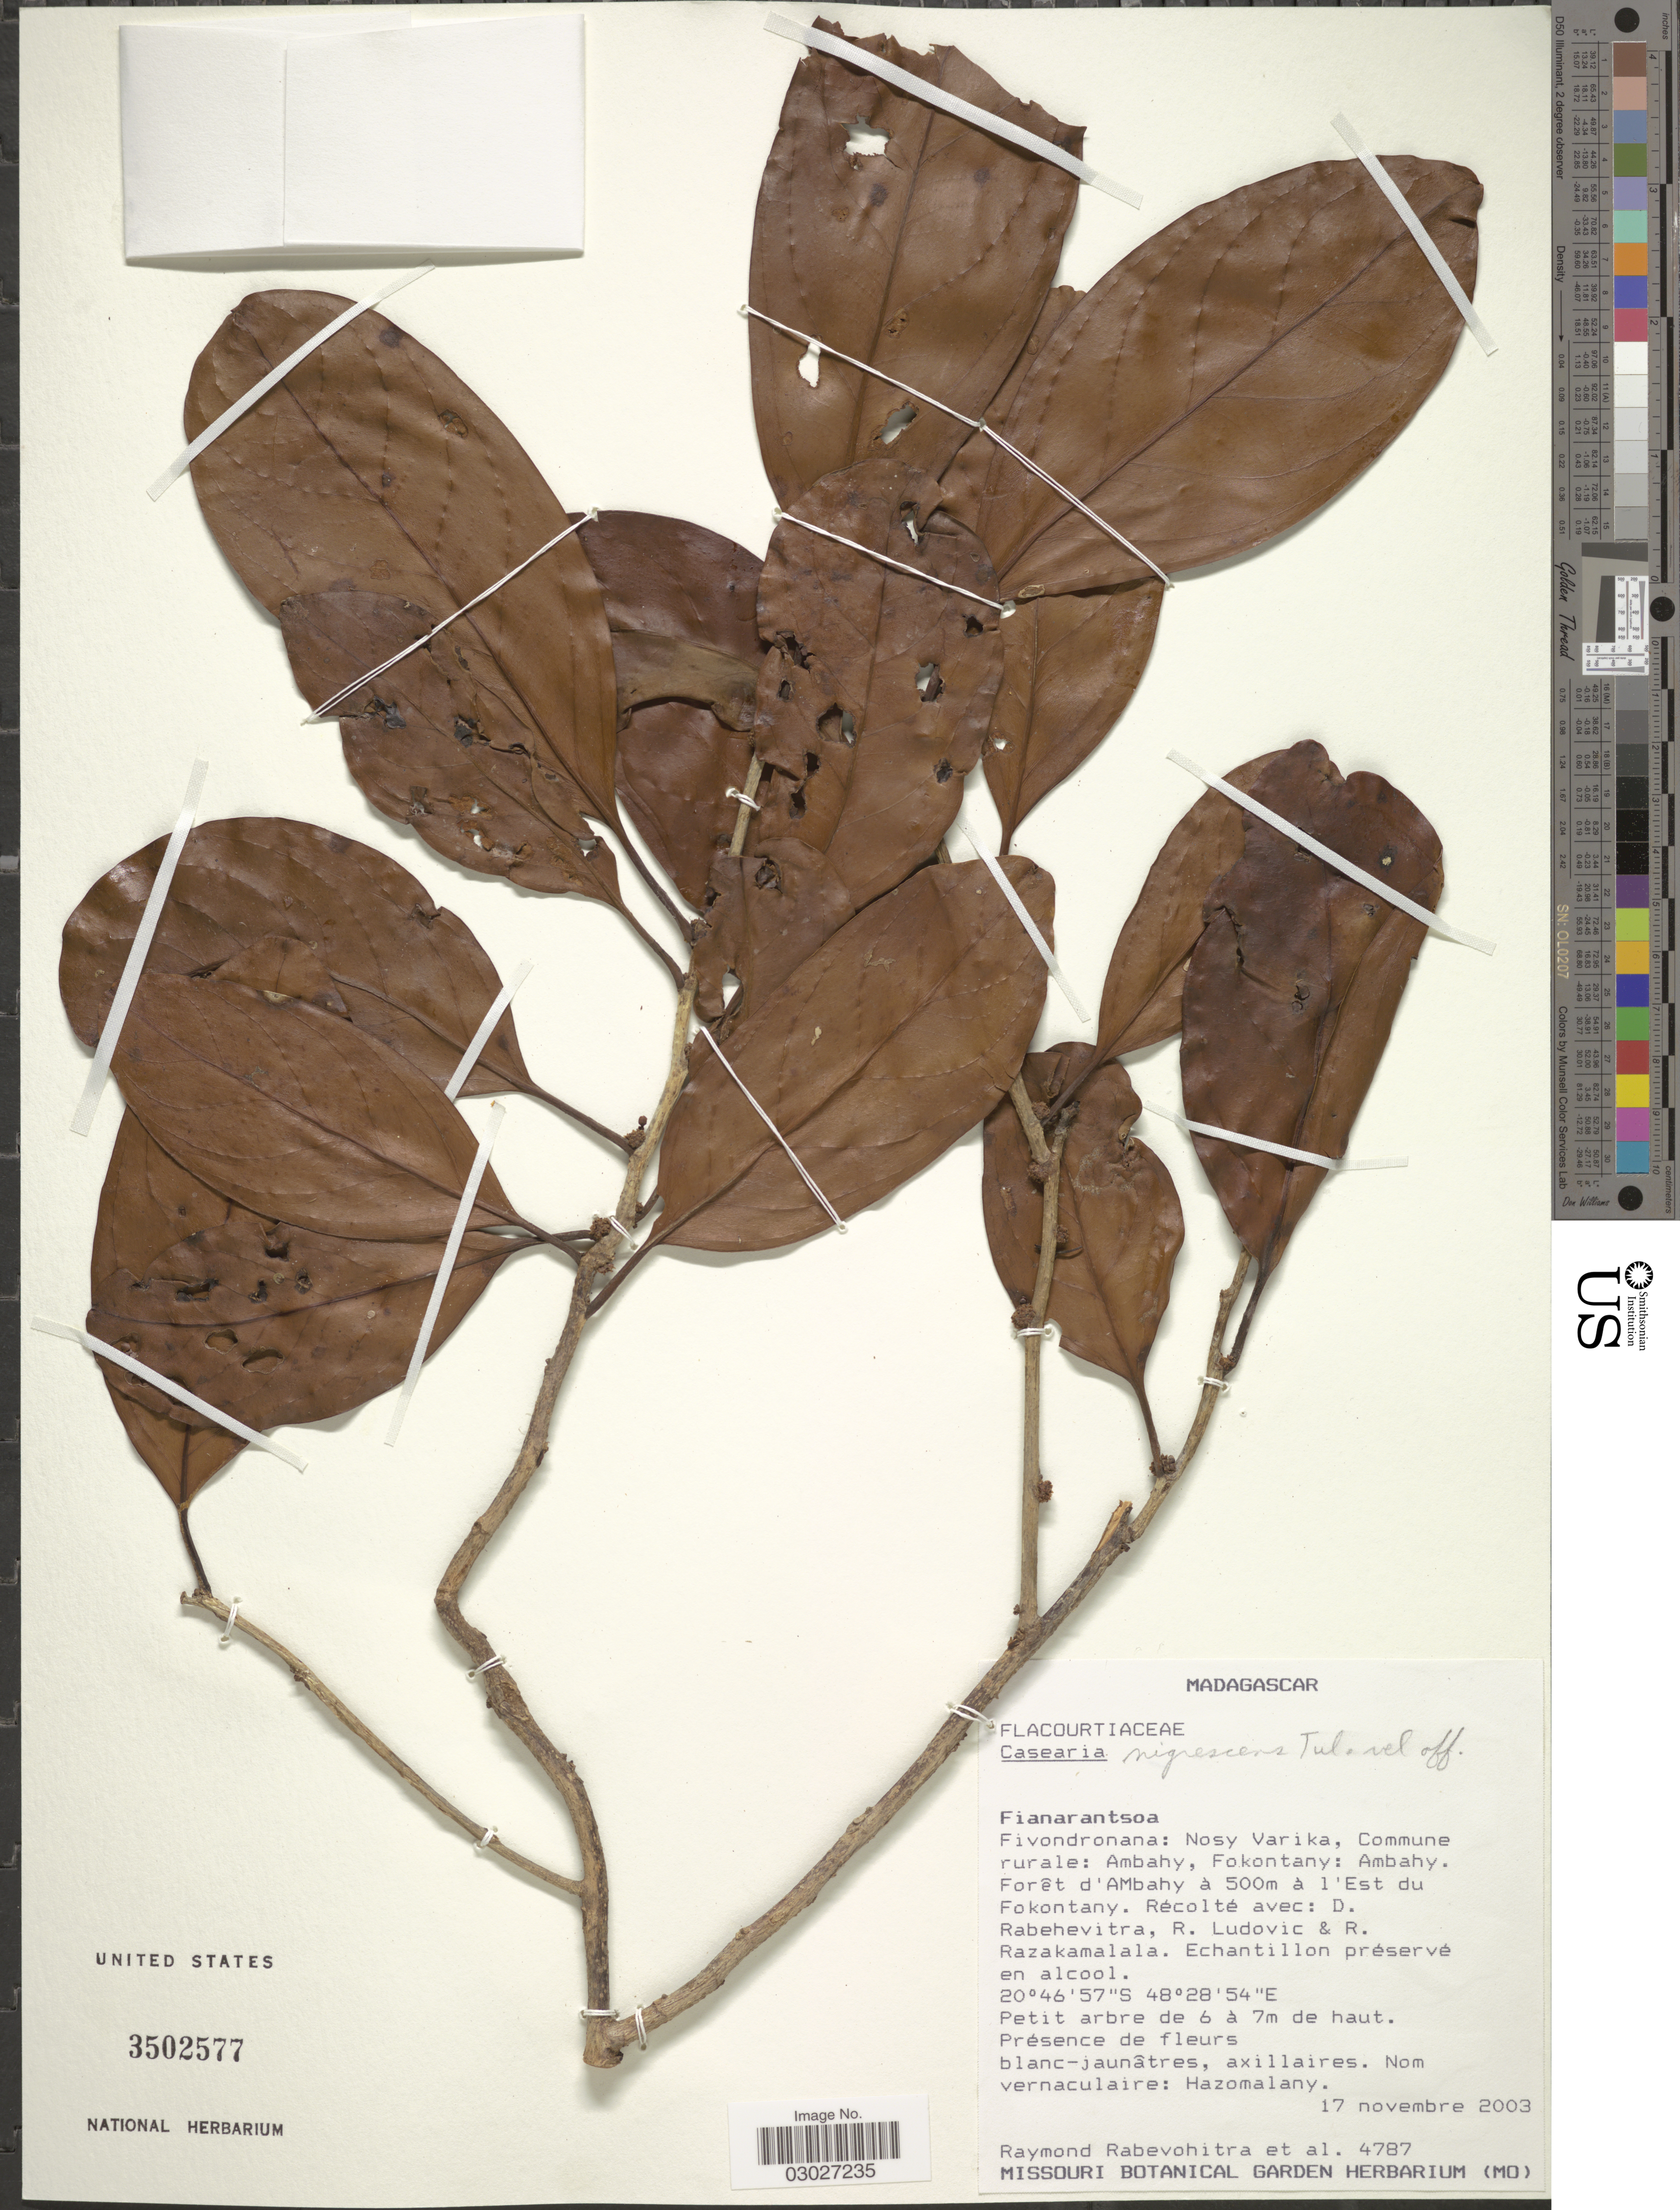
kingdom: Plantae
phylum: Tracheophyta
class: Magnoliopsida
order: Malpighiales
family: Salicaceae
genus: Casearia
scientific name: Casearia nigrescens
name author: Tul.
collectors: R. Rabevohitra, D. Rabehevitra, R. Ludovic & R. Razakamalala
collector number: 4787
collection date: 2003-11-17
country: Madagascar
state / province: Vatovavy Fitovinany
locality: Fivondronana: Nosy Varika, Commune rurale: Ambahy, Fokontany: Ambahy. Forêt d'Ambahy à 500 m à l'Est du Fokontany.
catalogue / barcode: US 3502577